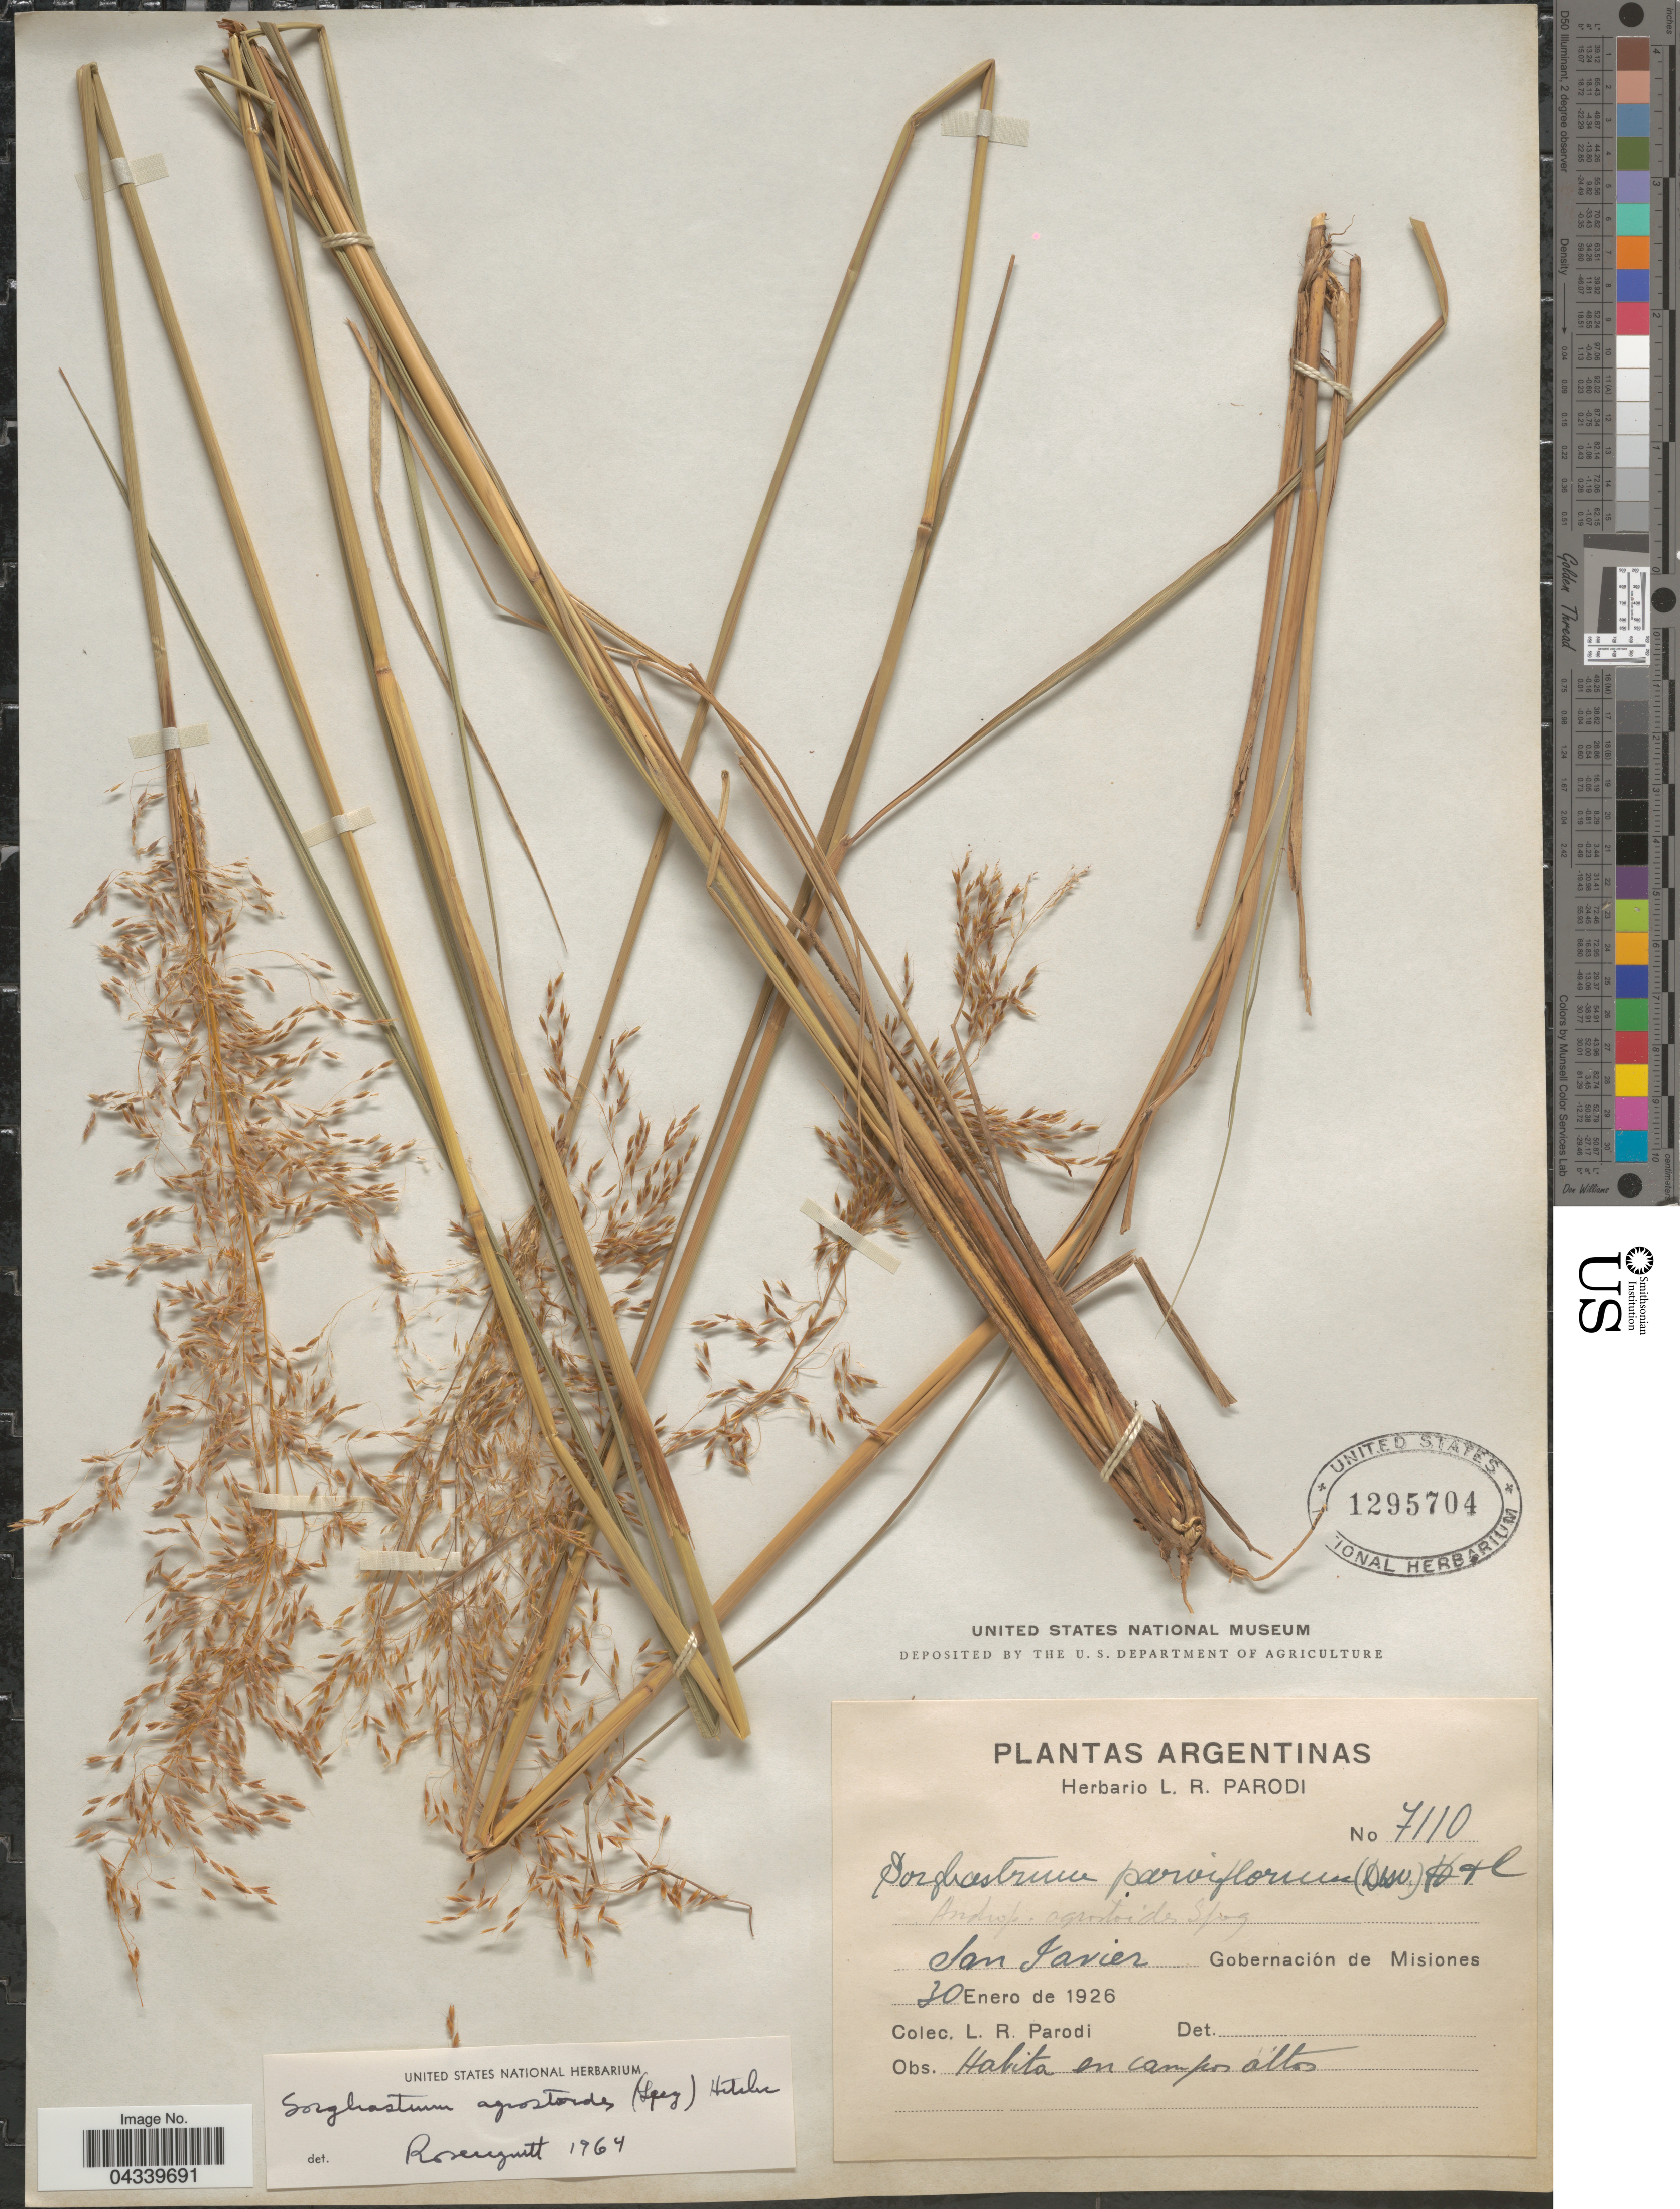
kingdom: Plantae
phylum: Tracheophyta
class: Liliopsida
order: Poales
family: Poaceae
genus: Sorghastrum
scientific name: Sorghastrum setosum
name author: (Griseb.) Hitchc.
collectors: L. R. Parodi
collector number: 7110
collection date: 1926-01-30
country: Argentina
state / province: Misiones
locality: San Javier. Gobernación de Misiones.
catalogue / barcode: US 1295704